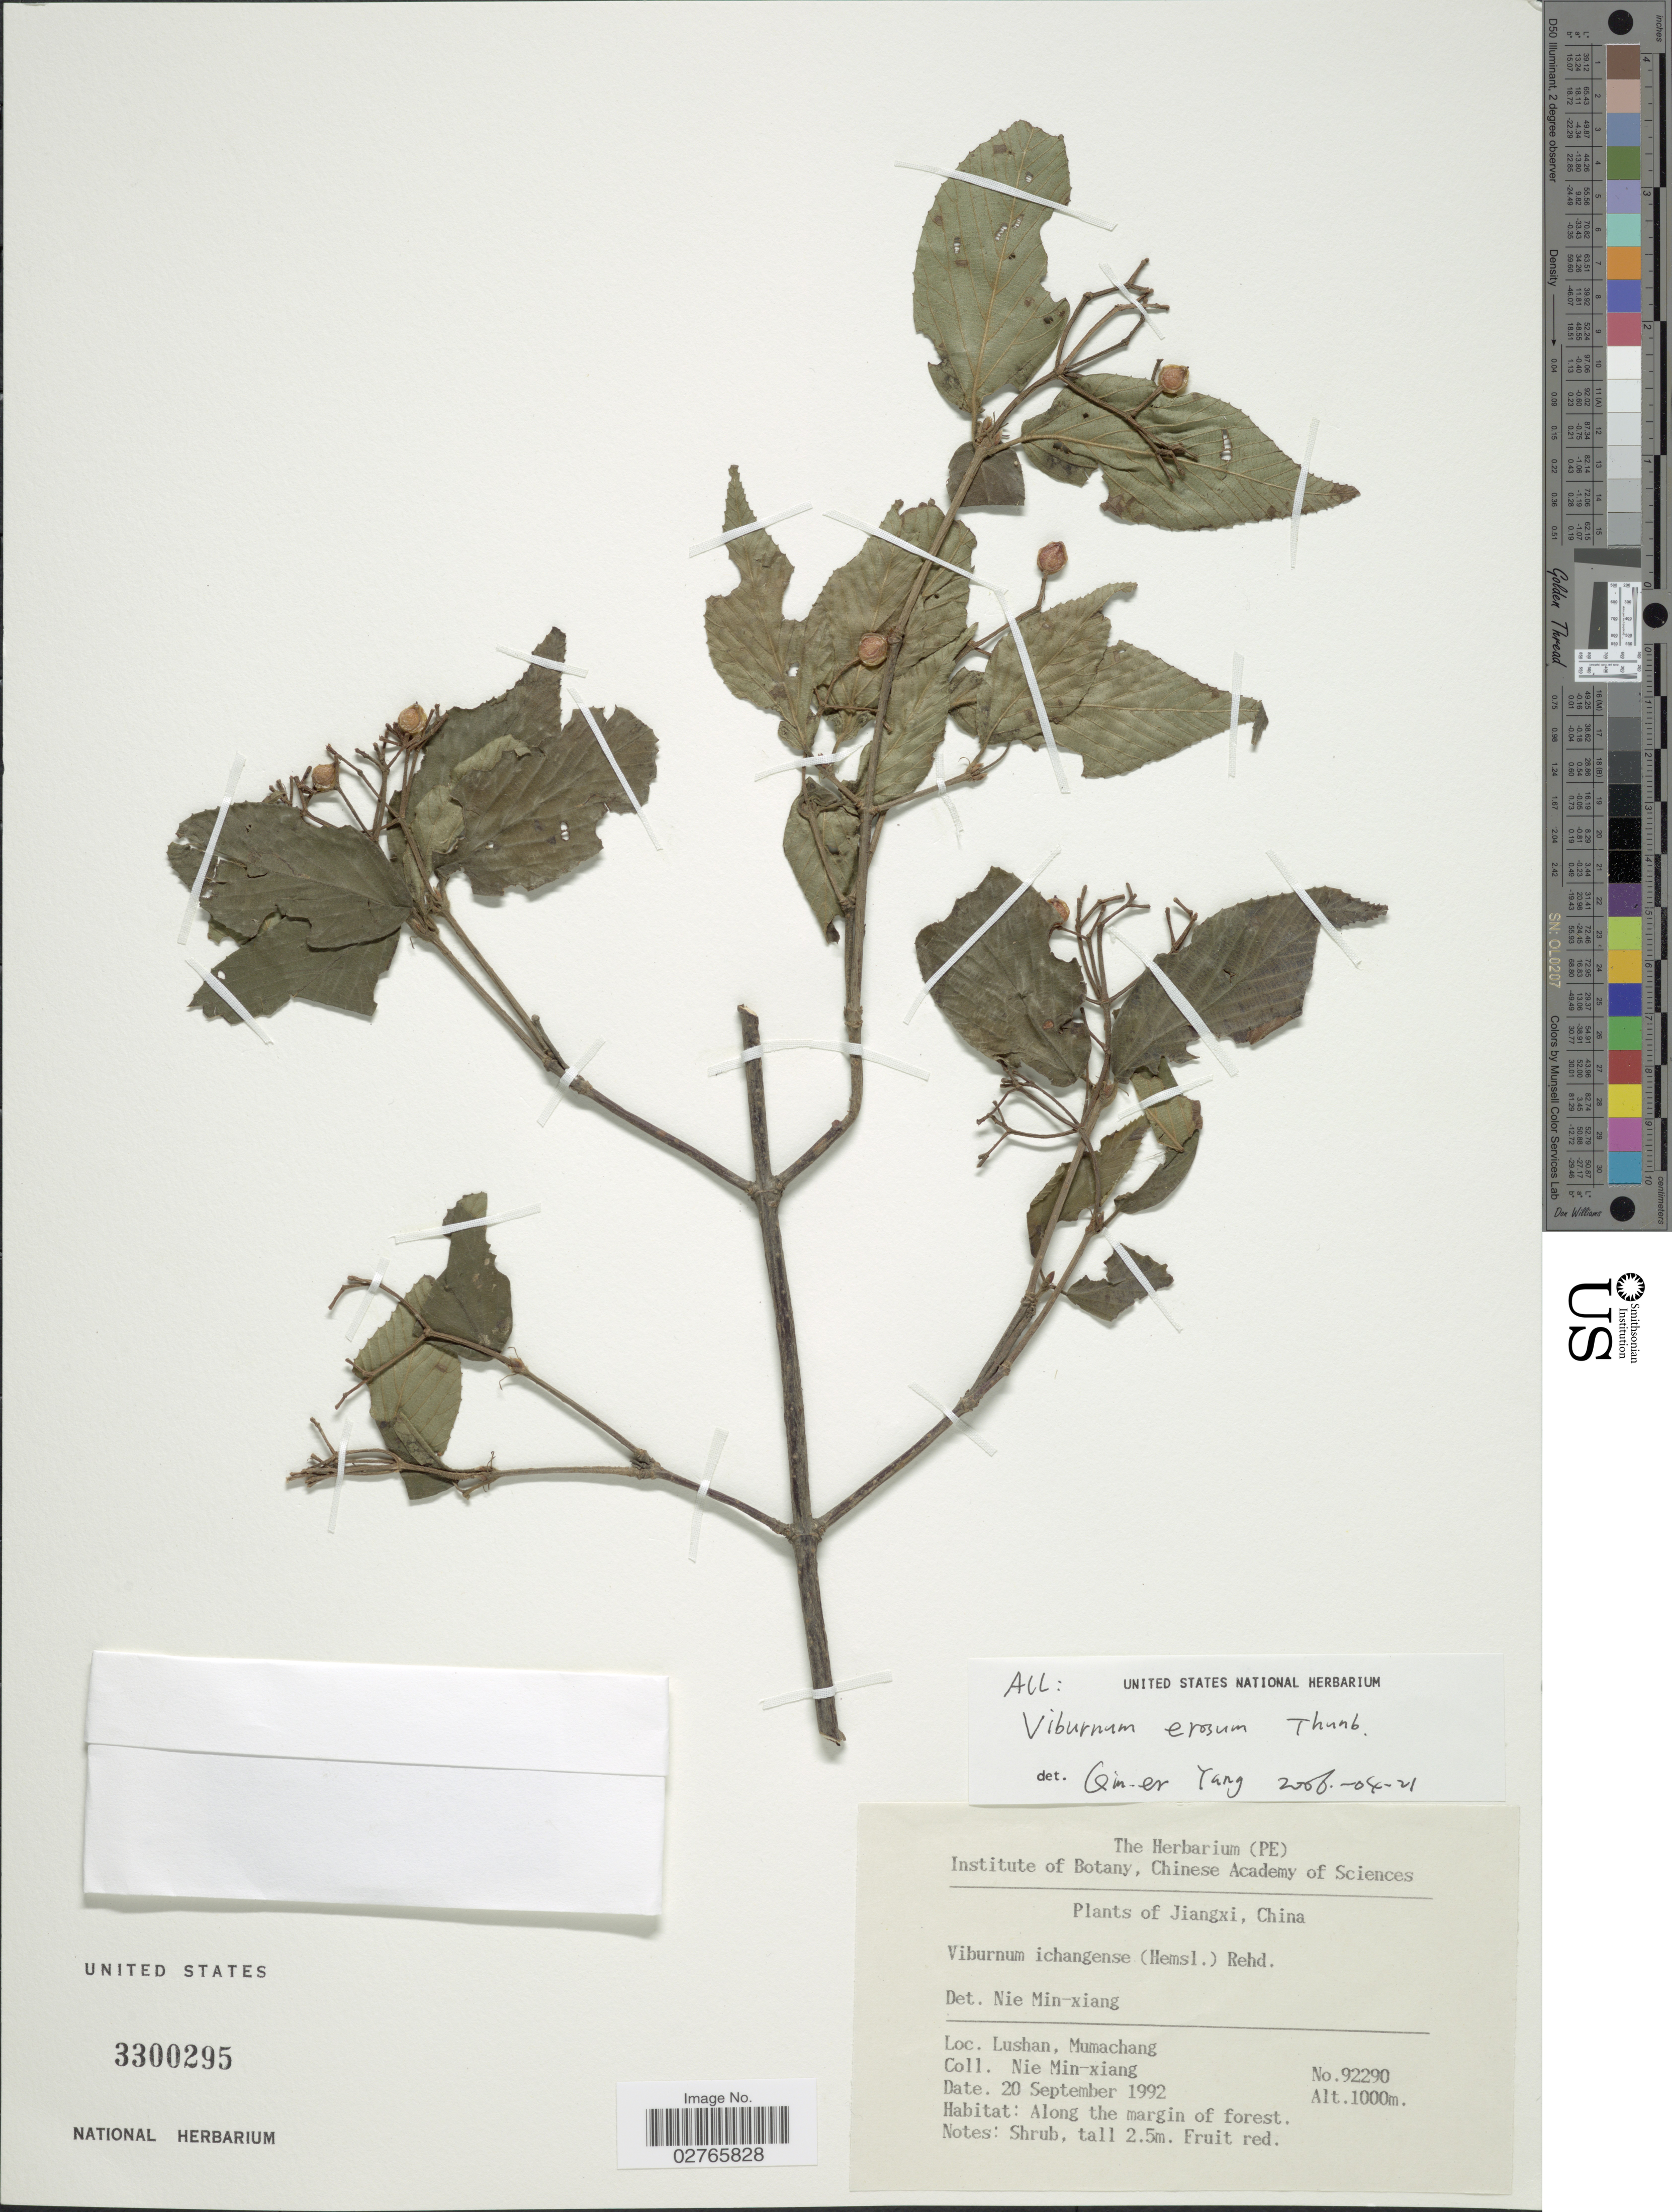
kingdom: Plantae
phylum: Tracheophyta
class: Magnoliopsida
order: Dipsacales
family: Viburnaceae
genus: Viburnum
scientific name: Viburnum erosum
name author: Thunb.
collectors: M. Nie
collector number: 92290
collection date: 1992-09-20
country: China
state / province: Jiangxi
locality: Lushan, Mumachang.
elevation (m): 1000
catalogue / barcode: US 3300295